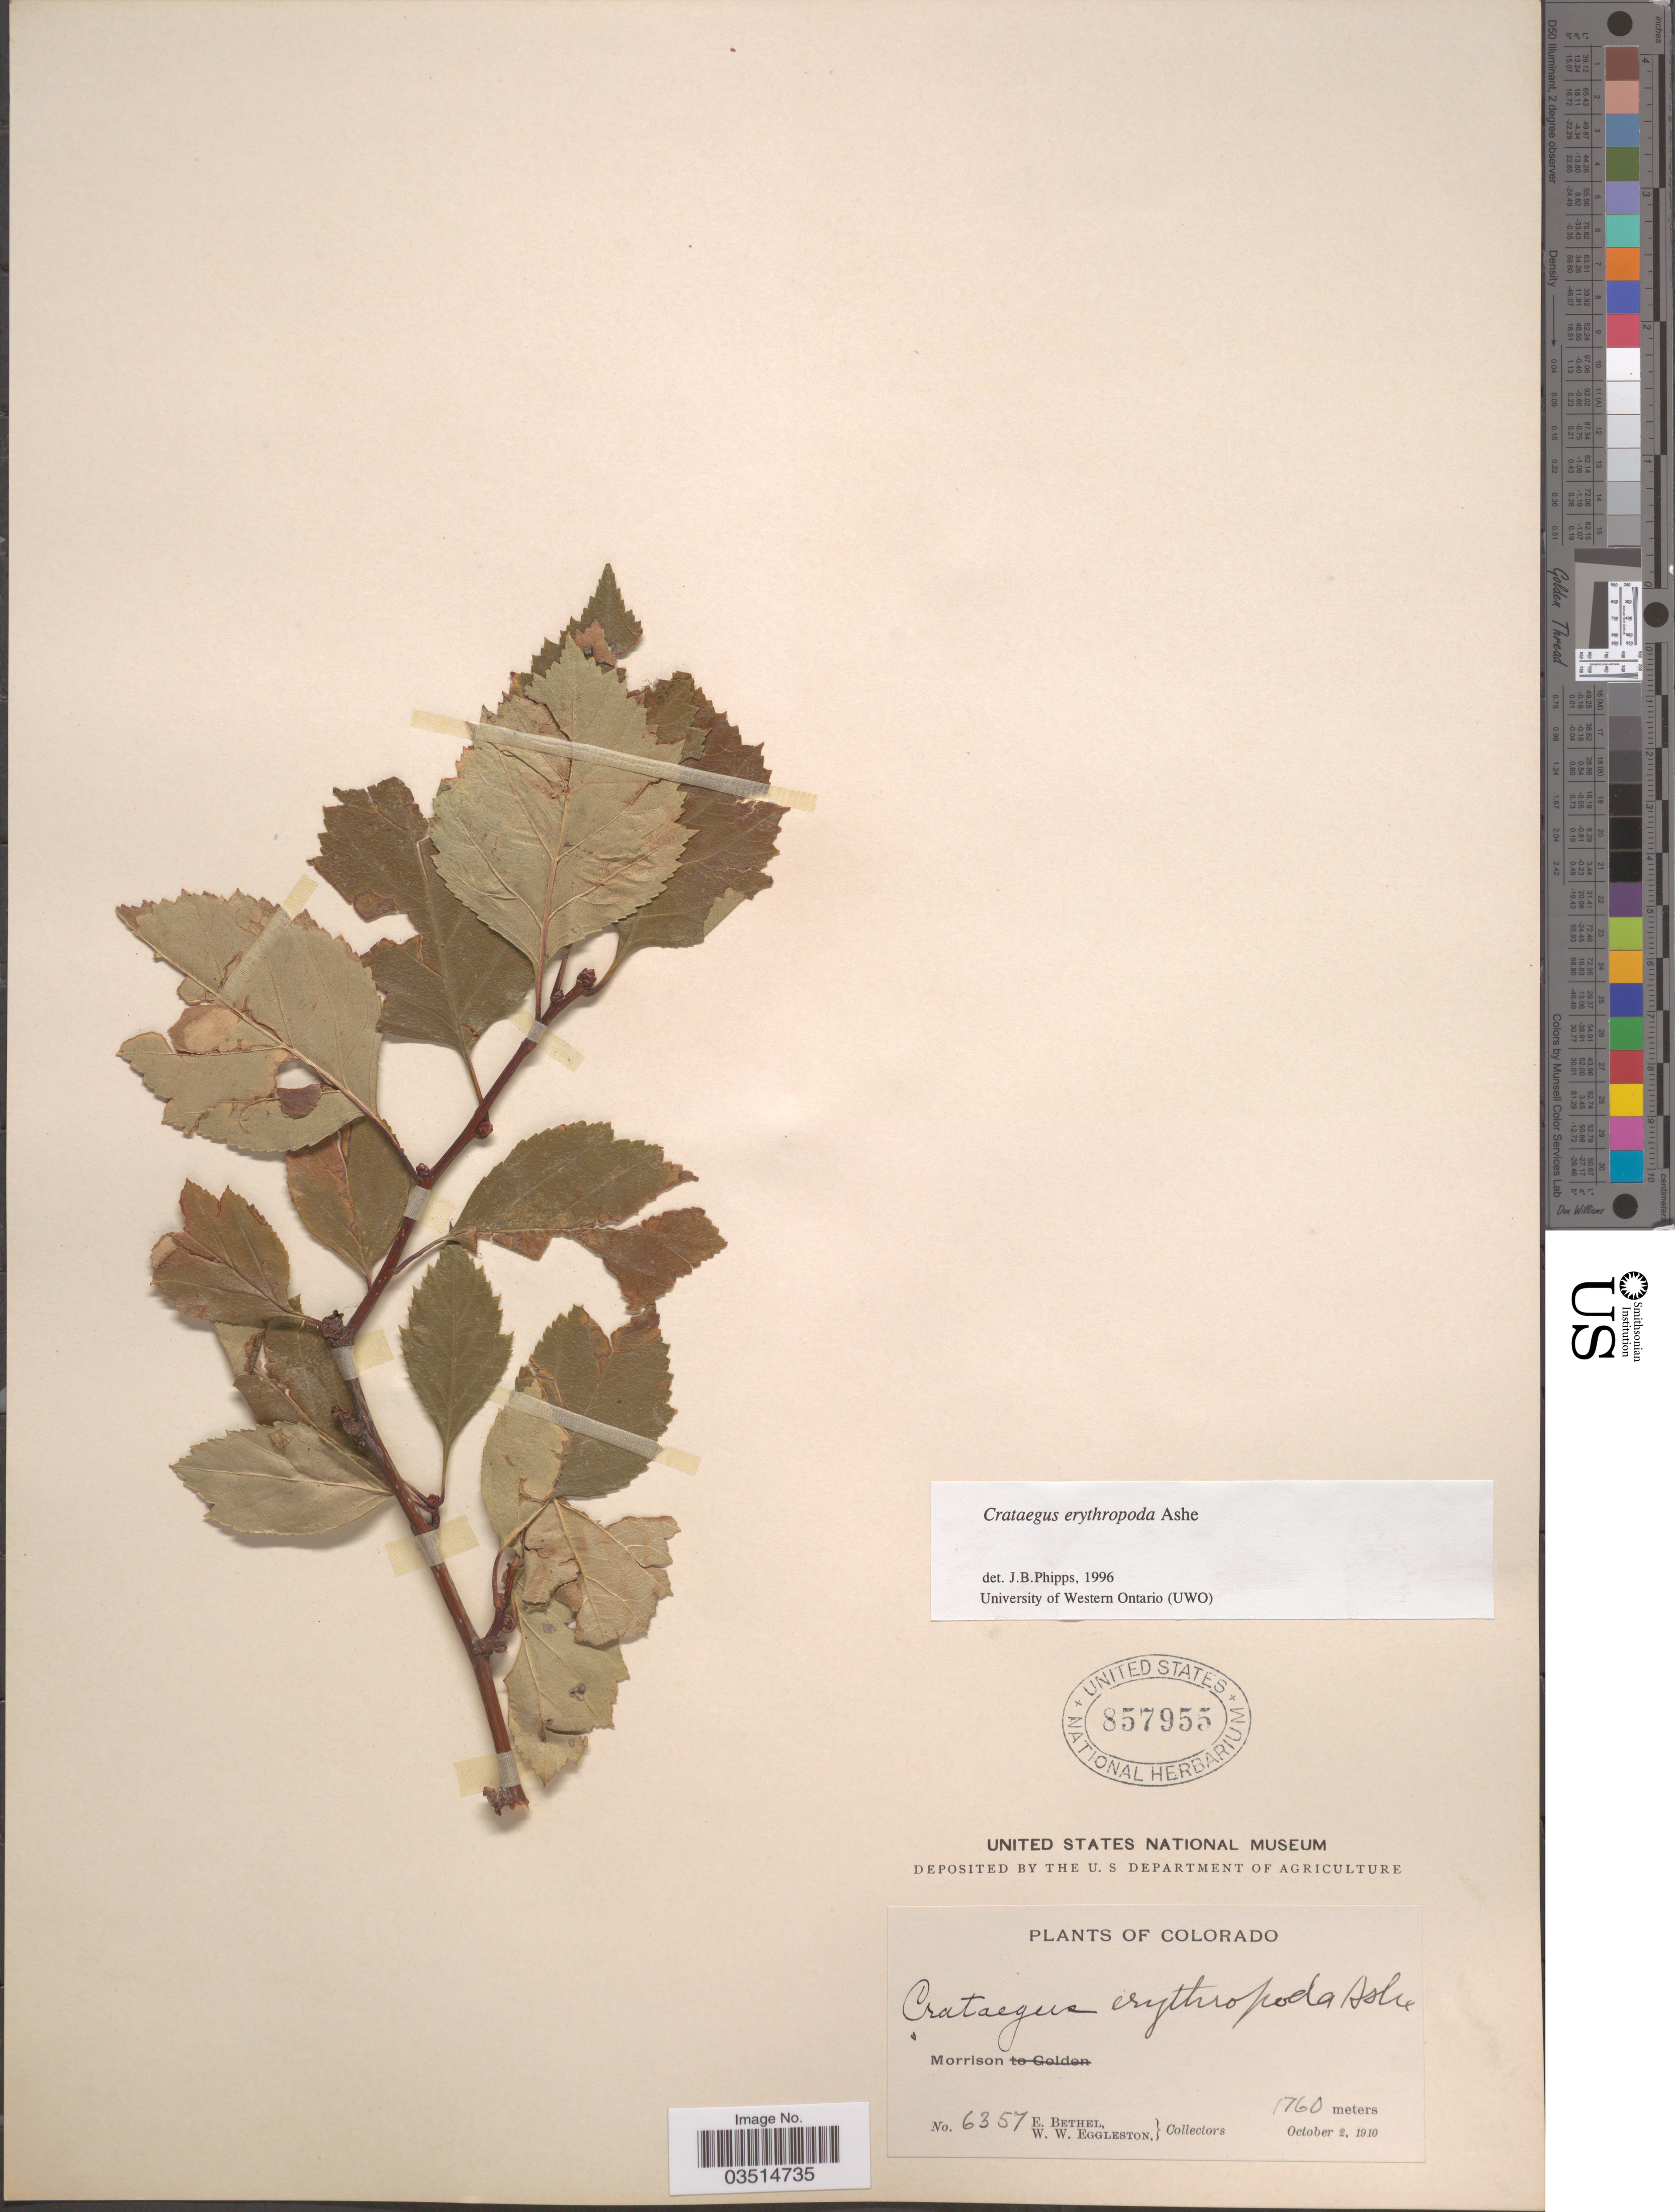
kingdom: Plantae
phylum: Tracheophyta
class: Magnoliopsida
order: Rosales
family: Rosaceae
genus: Crataegus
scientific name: Crataegus erythropoda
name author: Ashe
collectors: E. Bethel & W. W. Eggleston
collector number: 6357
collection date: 1910-10-02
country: United States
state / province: Colorado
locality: Morrison.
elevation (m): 1760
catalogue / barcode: US 857955